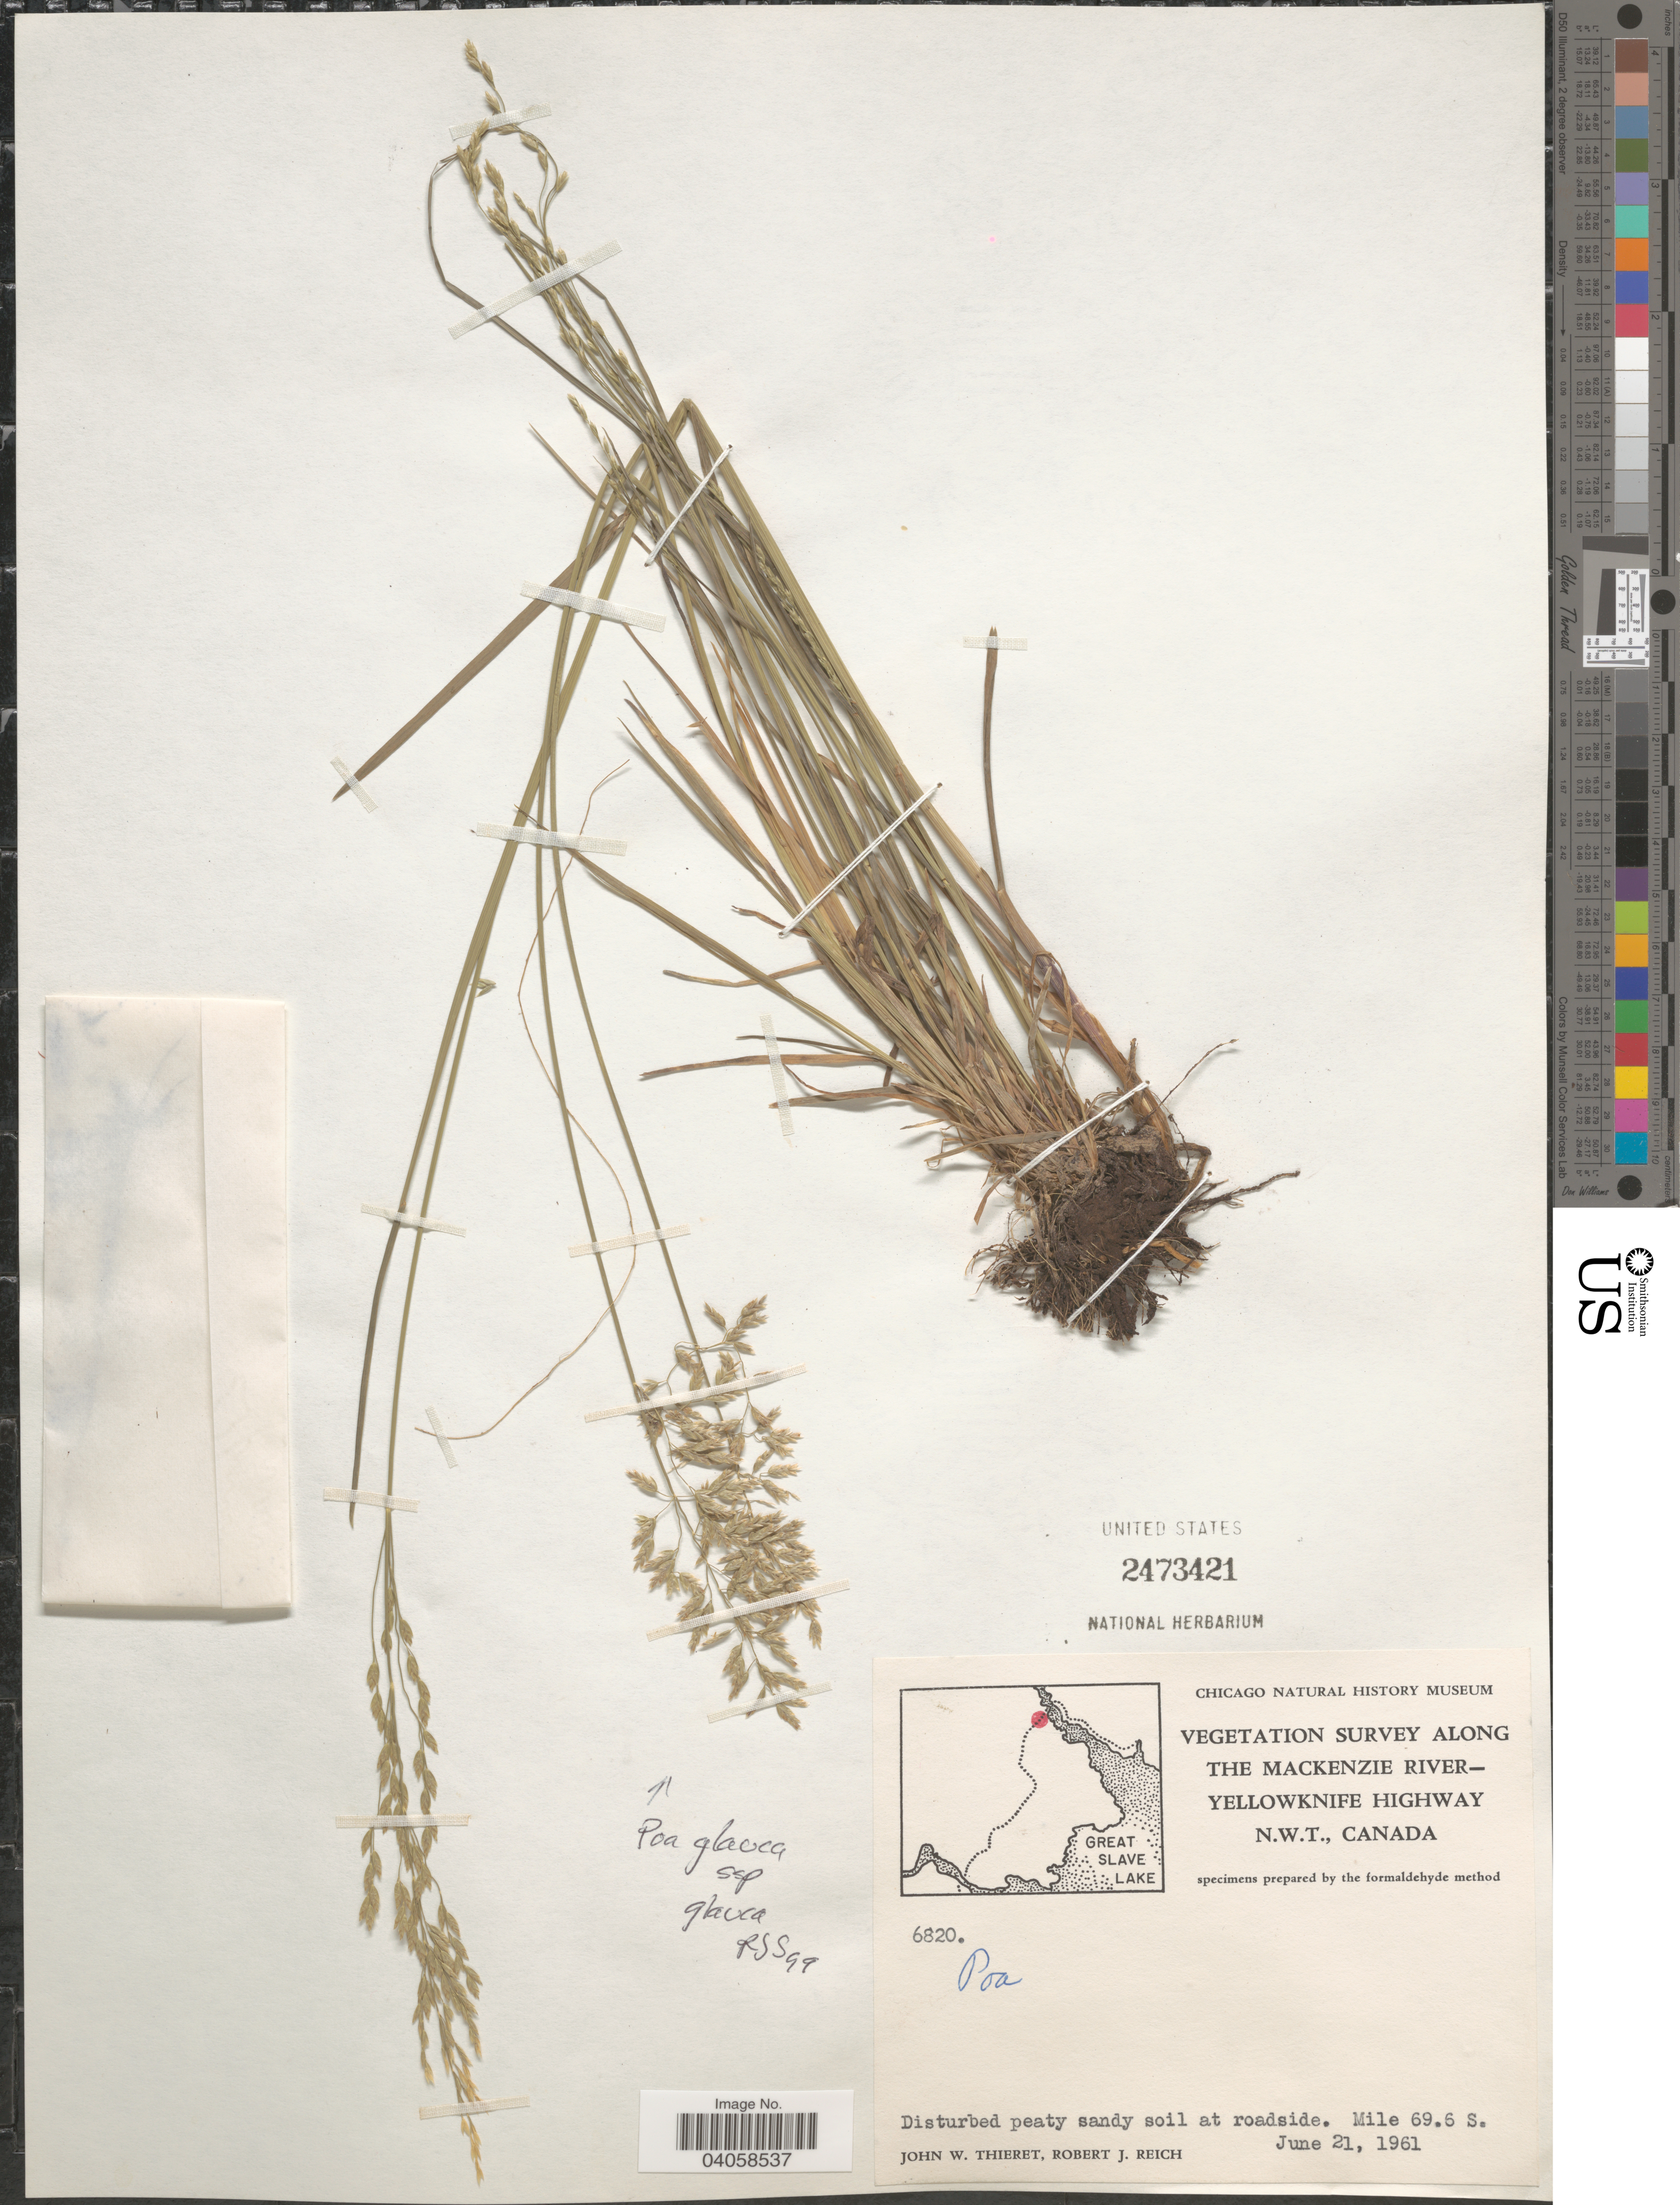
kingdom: Plantae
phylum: Tracheophyta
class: Liliopsida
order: Poales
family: Poaceae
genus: Poa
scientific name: Poa glauca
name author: Vahl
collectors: J. W. Thieret & R. Reich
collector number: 6820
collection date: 1961-06-21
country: Canada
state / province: Northwest Territories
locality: Along the Mackenzie River-Yellowknife Highway. Mile 69.6 S.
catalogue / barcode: US 2473421